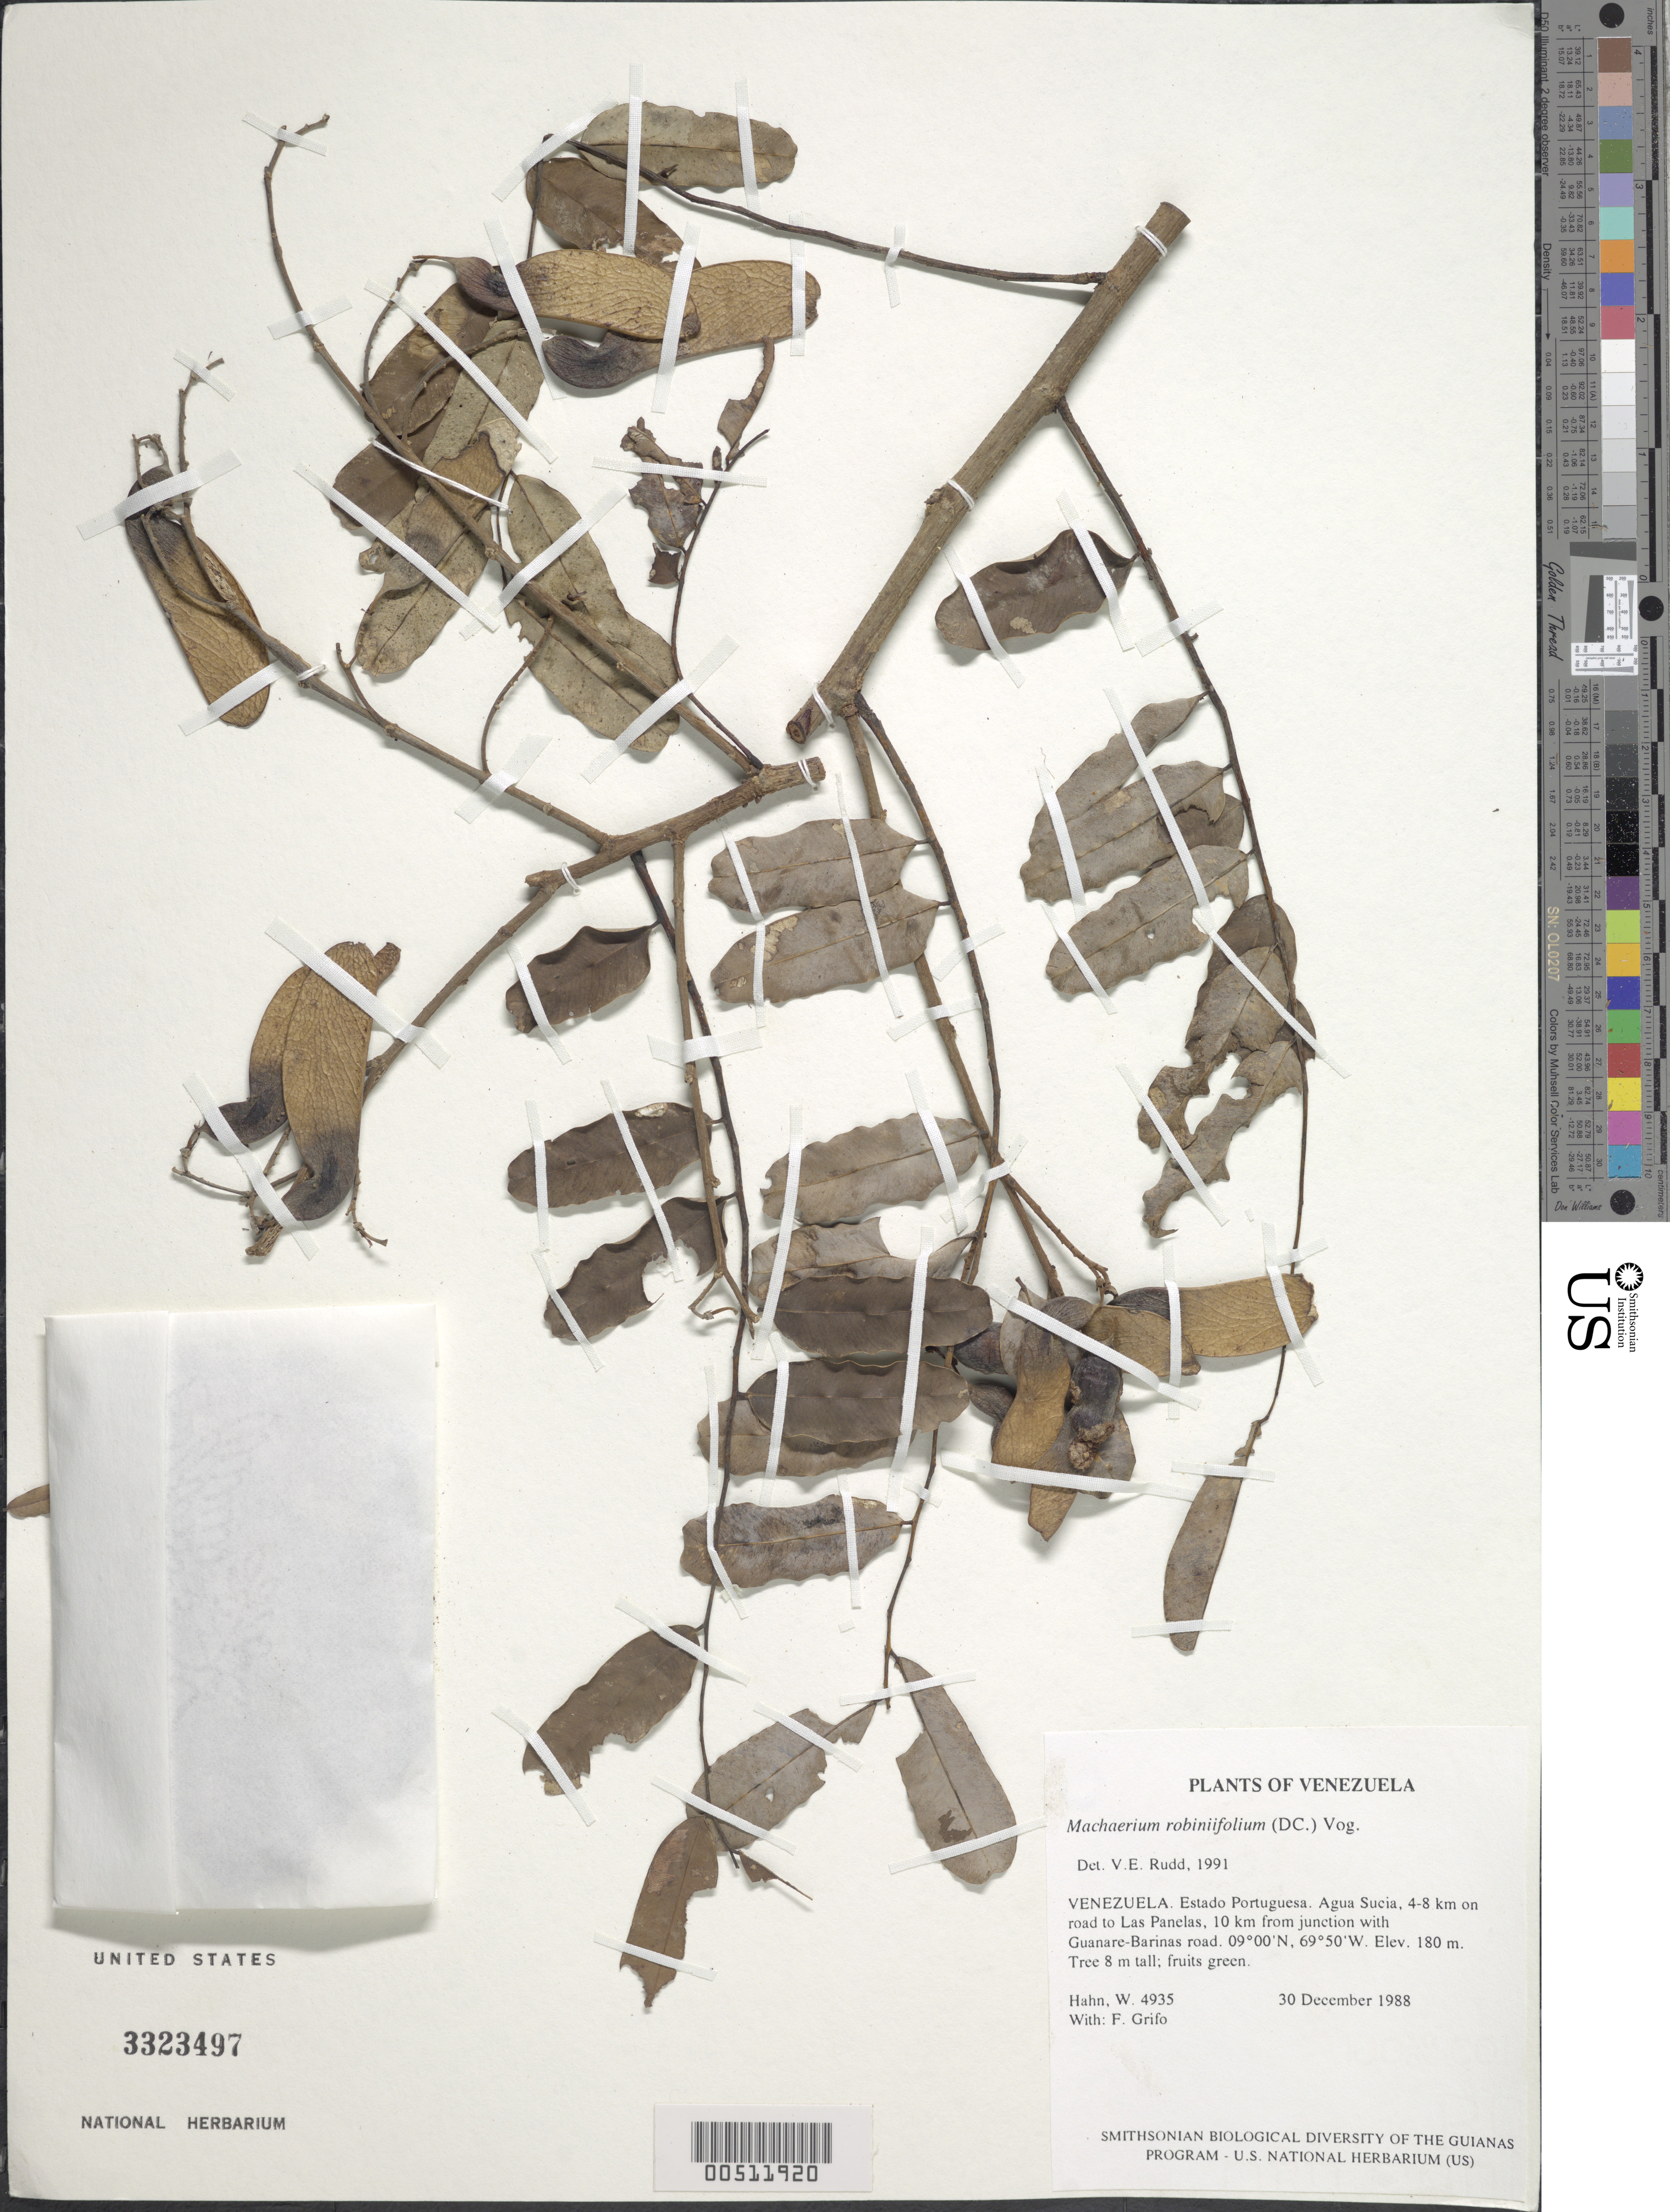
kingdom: Plantae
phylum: Tracheophyta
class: Magnoliopsida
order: Fabales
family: Fabaceae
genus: Machaerium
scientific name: Machaerium robinifolium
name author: (DC.) Vogel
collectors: W. Hahn & F. Grifo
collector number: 4935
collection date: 1988-12-30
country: Venezuela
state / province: Portuguesa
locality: Agua Sucia, 4-8 km on road to Las Panelas, 10 km from junction with Guanare-Barinas road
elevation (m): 180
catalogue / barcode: US 3323497